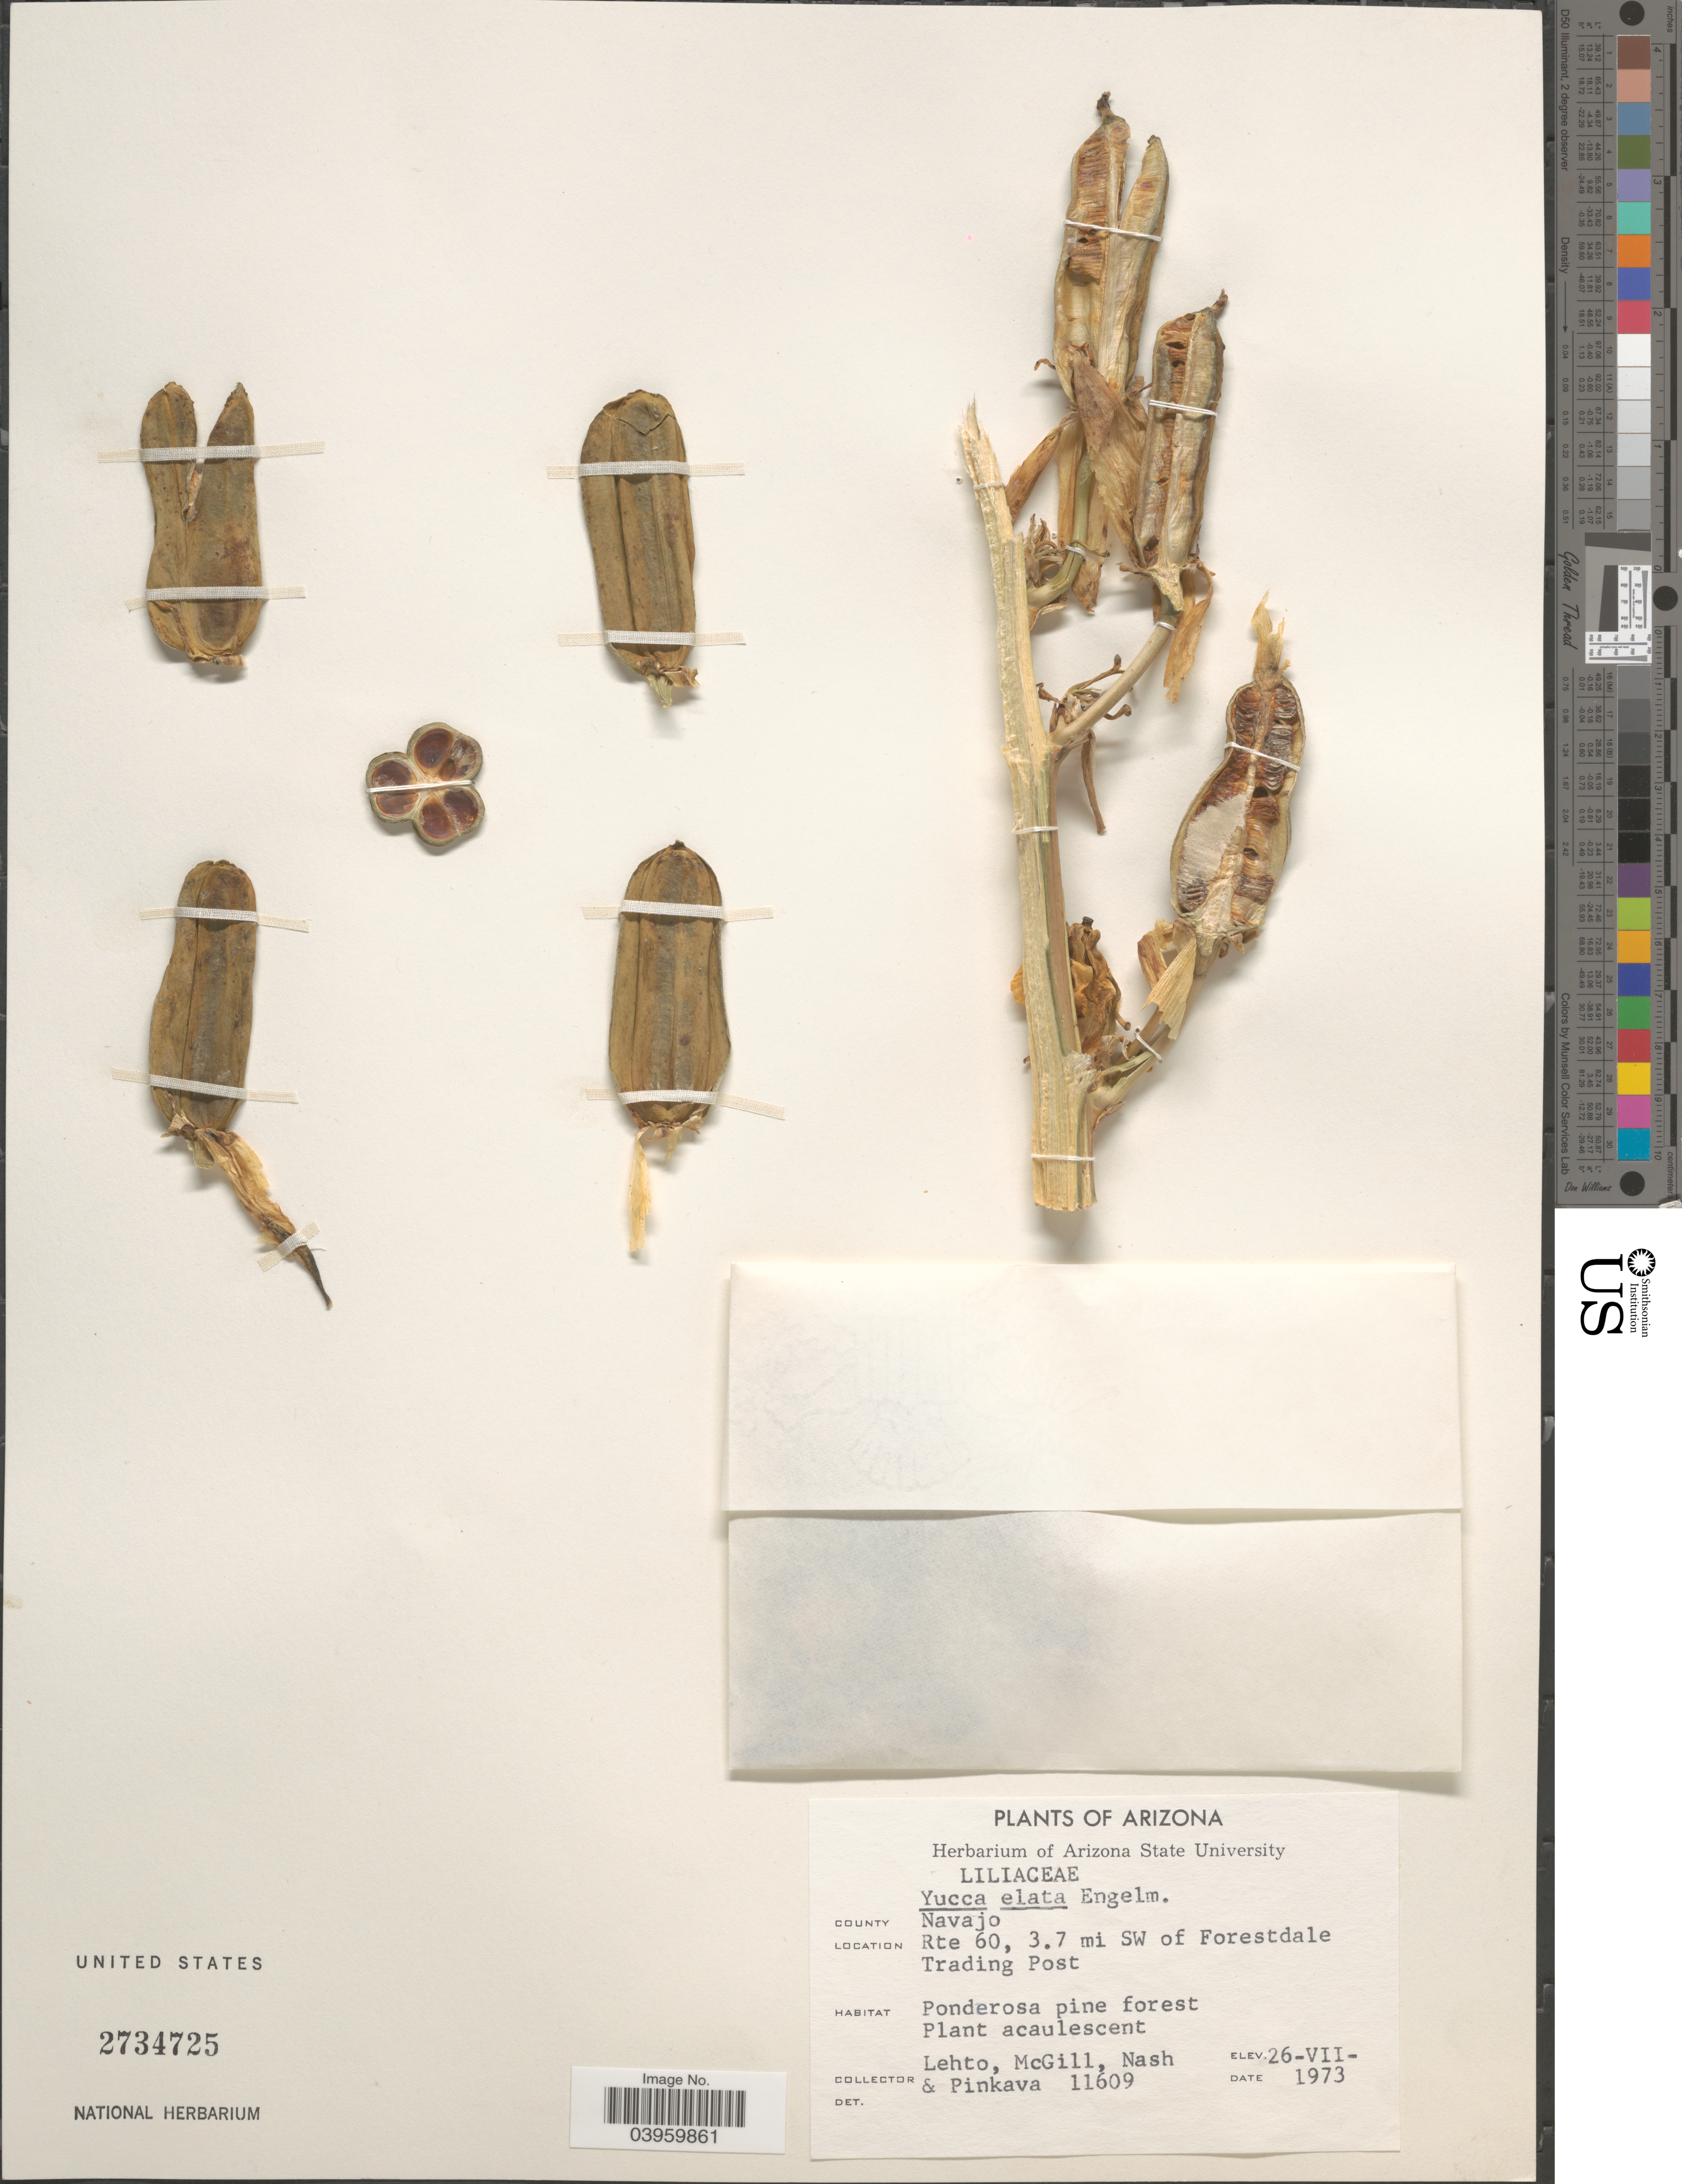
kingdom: Plantae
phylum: Tracheophyta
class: Liliopsida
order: Asparagales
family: Asparagaceae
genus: Yucca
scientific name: Yucca elata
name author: (Engelm.) Engelm.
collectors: -. Lehto, -. McGill, -- Nash & -. Pinkava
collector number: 11609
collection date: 1973-07-26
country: United States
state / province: Arizona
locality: County Navajo. Rte 60, 3.7 mi SW of Forestdale Trading Post.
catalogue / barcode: US 2734725